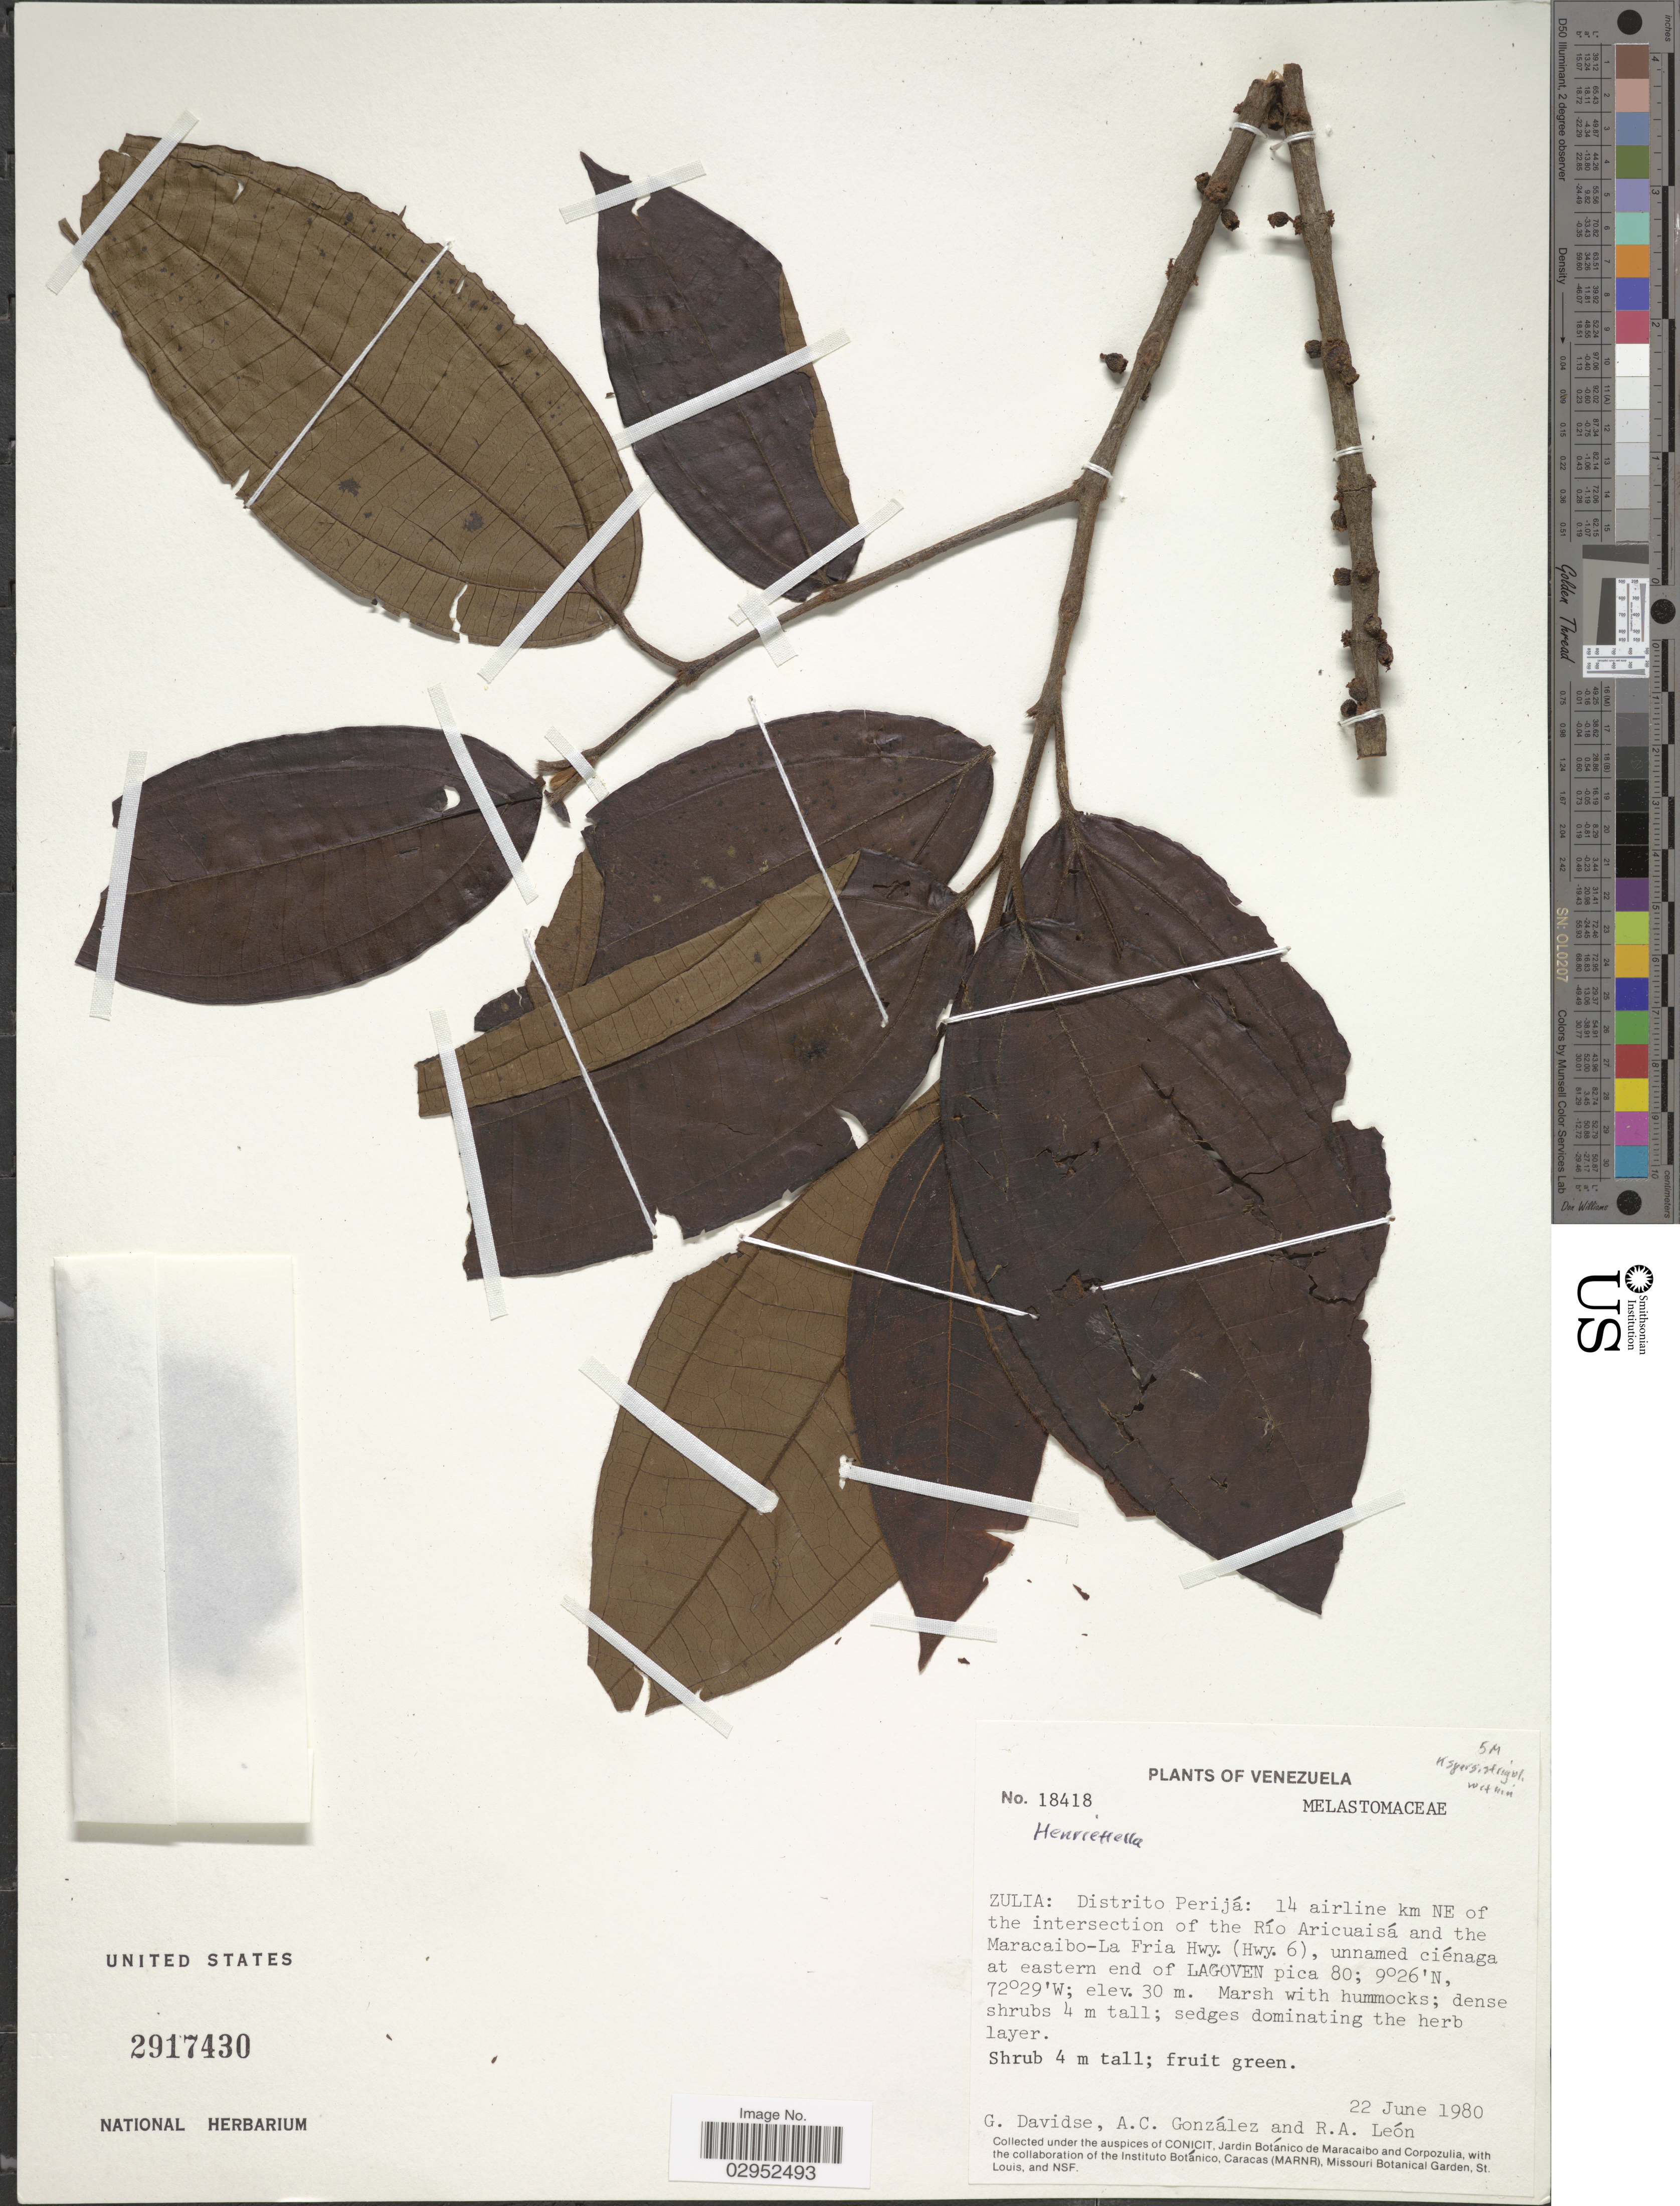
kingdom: Plantae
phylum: Tracheophyta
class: Magnoliopsida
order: Myrtales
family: Melastomataceae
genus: Henriettea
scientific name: Henriettea sp.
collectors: G. Davidse, A. C. González & R. A. León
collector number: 18418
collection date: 1980-06-22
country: Venezuela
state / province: Zulia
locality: Distrito Perijá: 14 airline km NE of the intersection of the Río Aricuaisá and the Maracaibo-La Fria Hwy. (Hwy.6), unnamed ciénaga at eastern end of LAGOVEN pica 80.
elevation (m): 30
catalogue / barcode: US 2917430